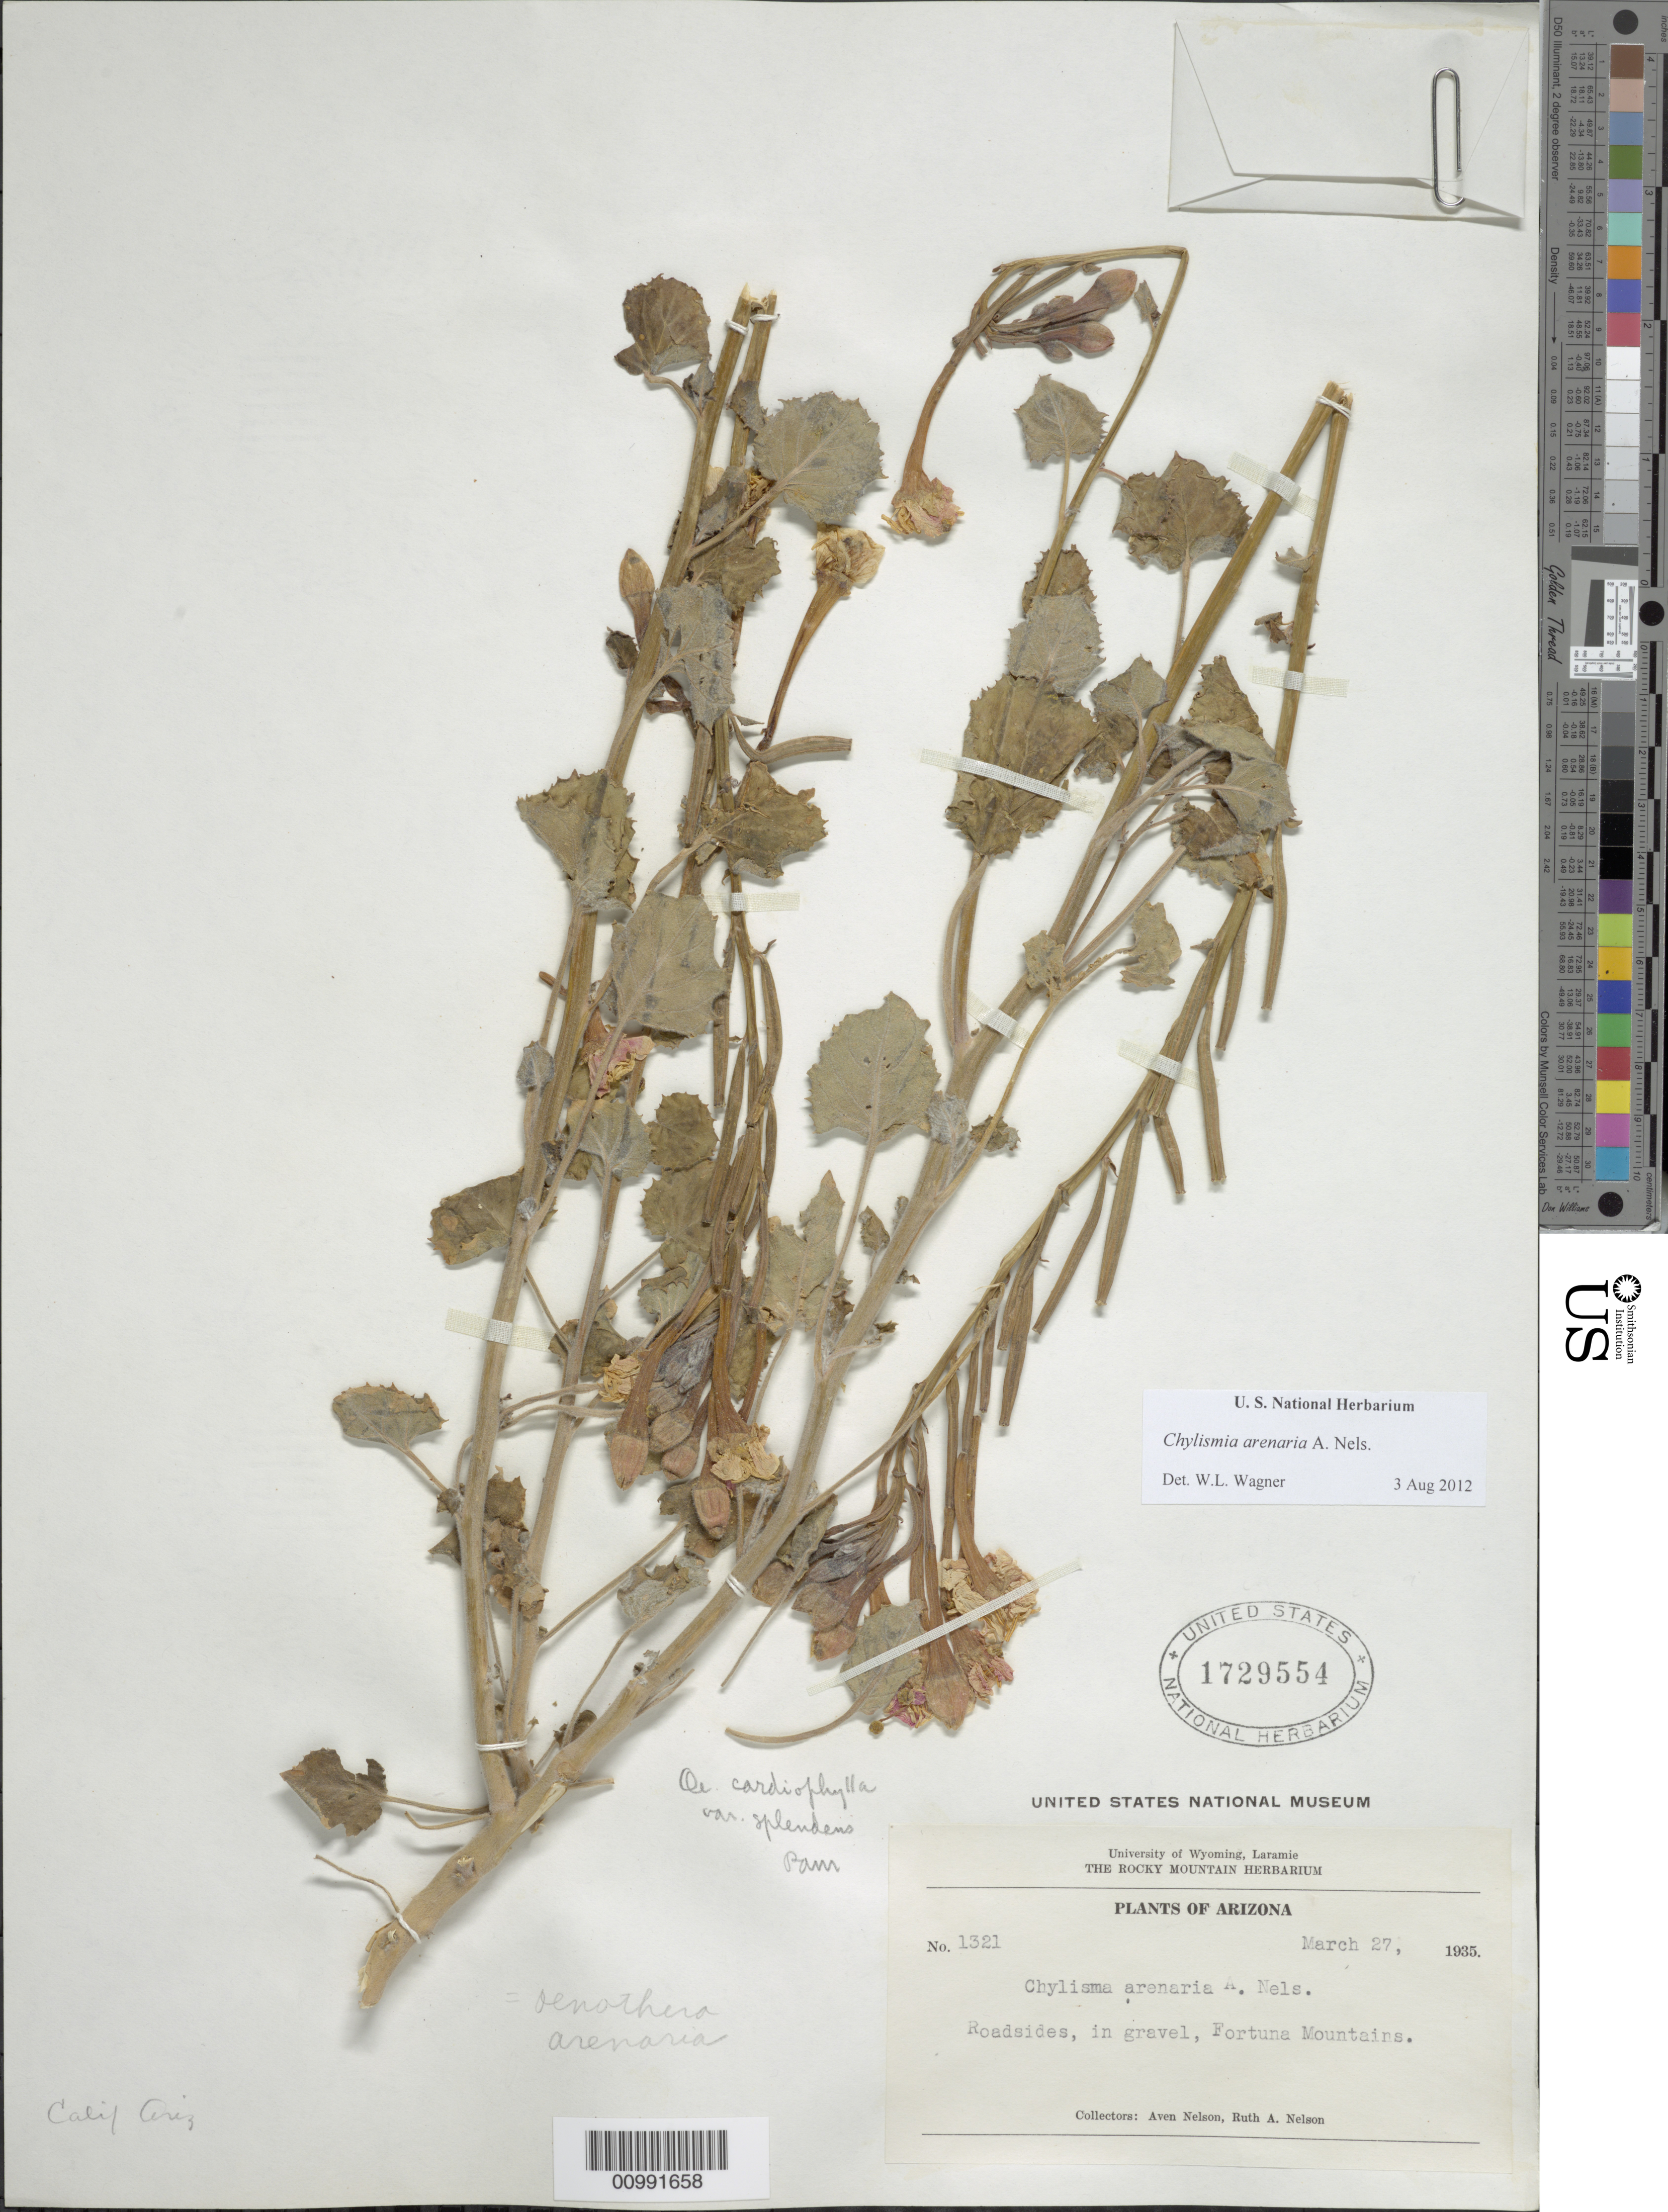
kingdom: Plantae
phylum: Tracheophyta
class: Magnoliopsida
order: Myrtales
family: Onagraceae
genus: Chylismia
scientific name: Chylismia arenaria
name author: A. Nelson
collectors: A. Nelson & R. A. Nelson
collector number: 1321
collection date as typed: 27 Mar 1935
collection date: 1935-03-27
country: United States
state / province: Arizona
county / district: Maricopa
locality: Roadsides in gravel, Fortuna Mountains.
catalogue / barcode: US 1729554